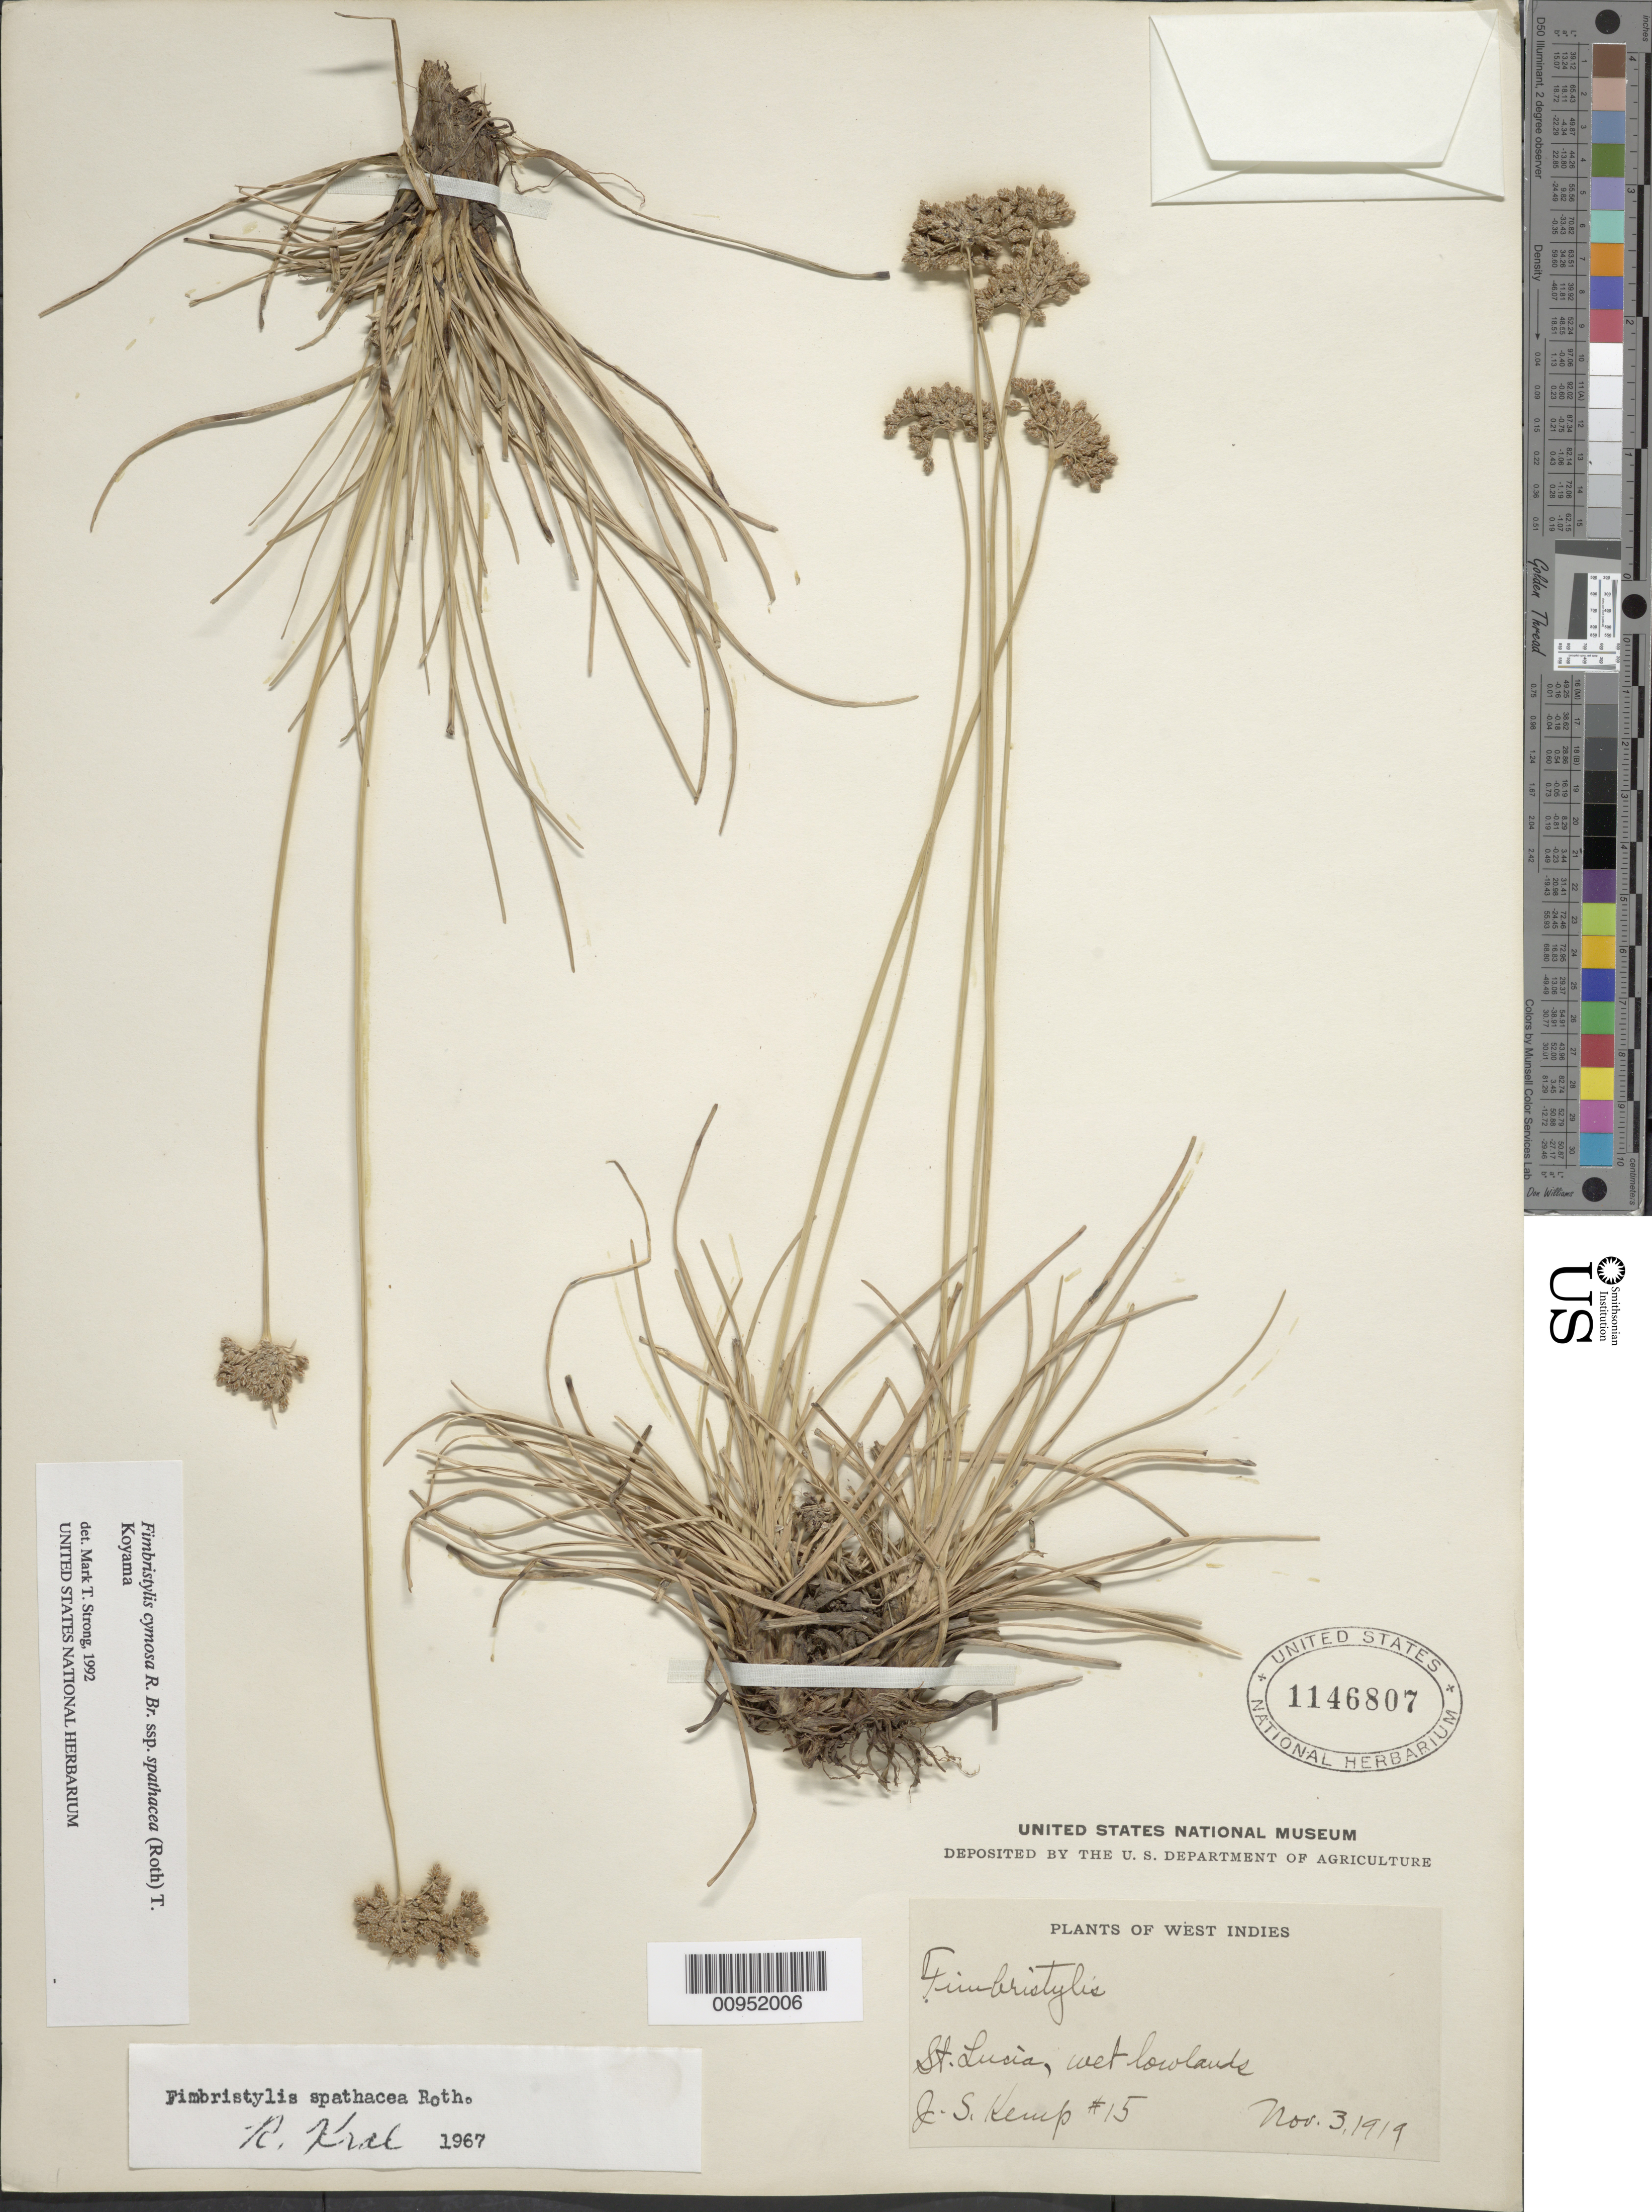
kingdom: Plantae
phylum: Tracheophyta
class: Liliopsida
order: Poales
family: Cyperaceae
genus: Fimbristylis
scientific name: Fimbristylis cymosa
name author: R. Br.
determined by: Strong, M. T., (US), Smithsonian Institution - National Museum of Natural History (UNITED STATES)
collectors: J. Kemp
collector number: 15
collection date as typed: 03 Nov 1919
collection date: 1919-11-03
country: St. Lucia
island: St. Lucia I.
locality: lowlands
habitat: Wet lowlands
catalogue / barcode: US 1146807